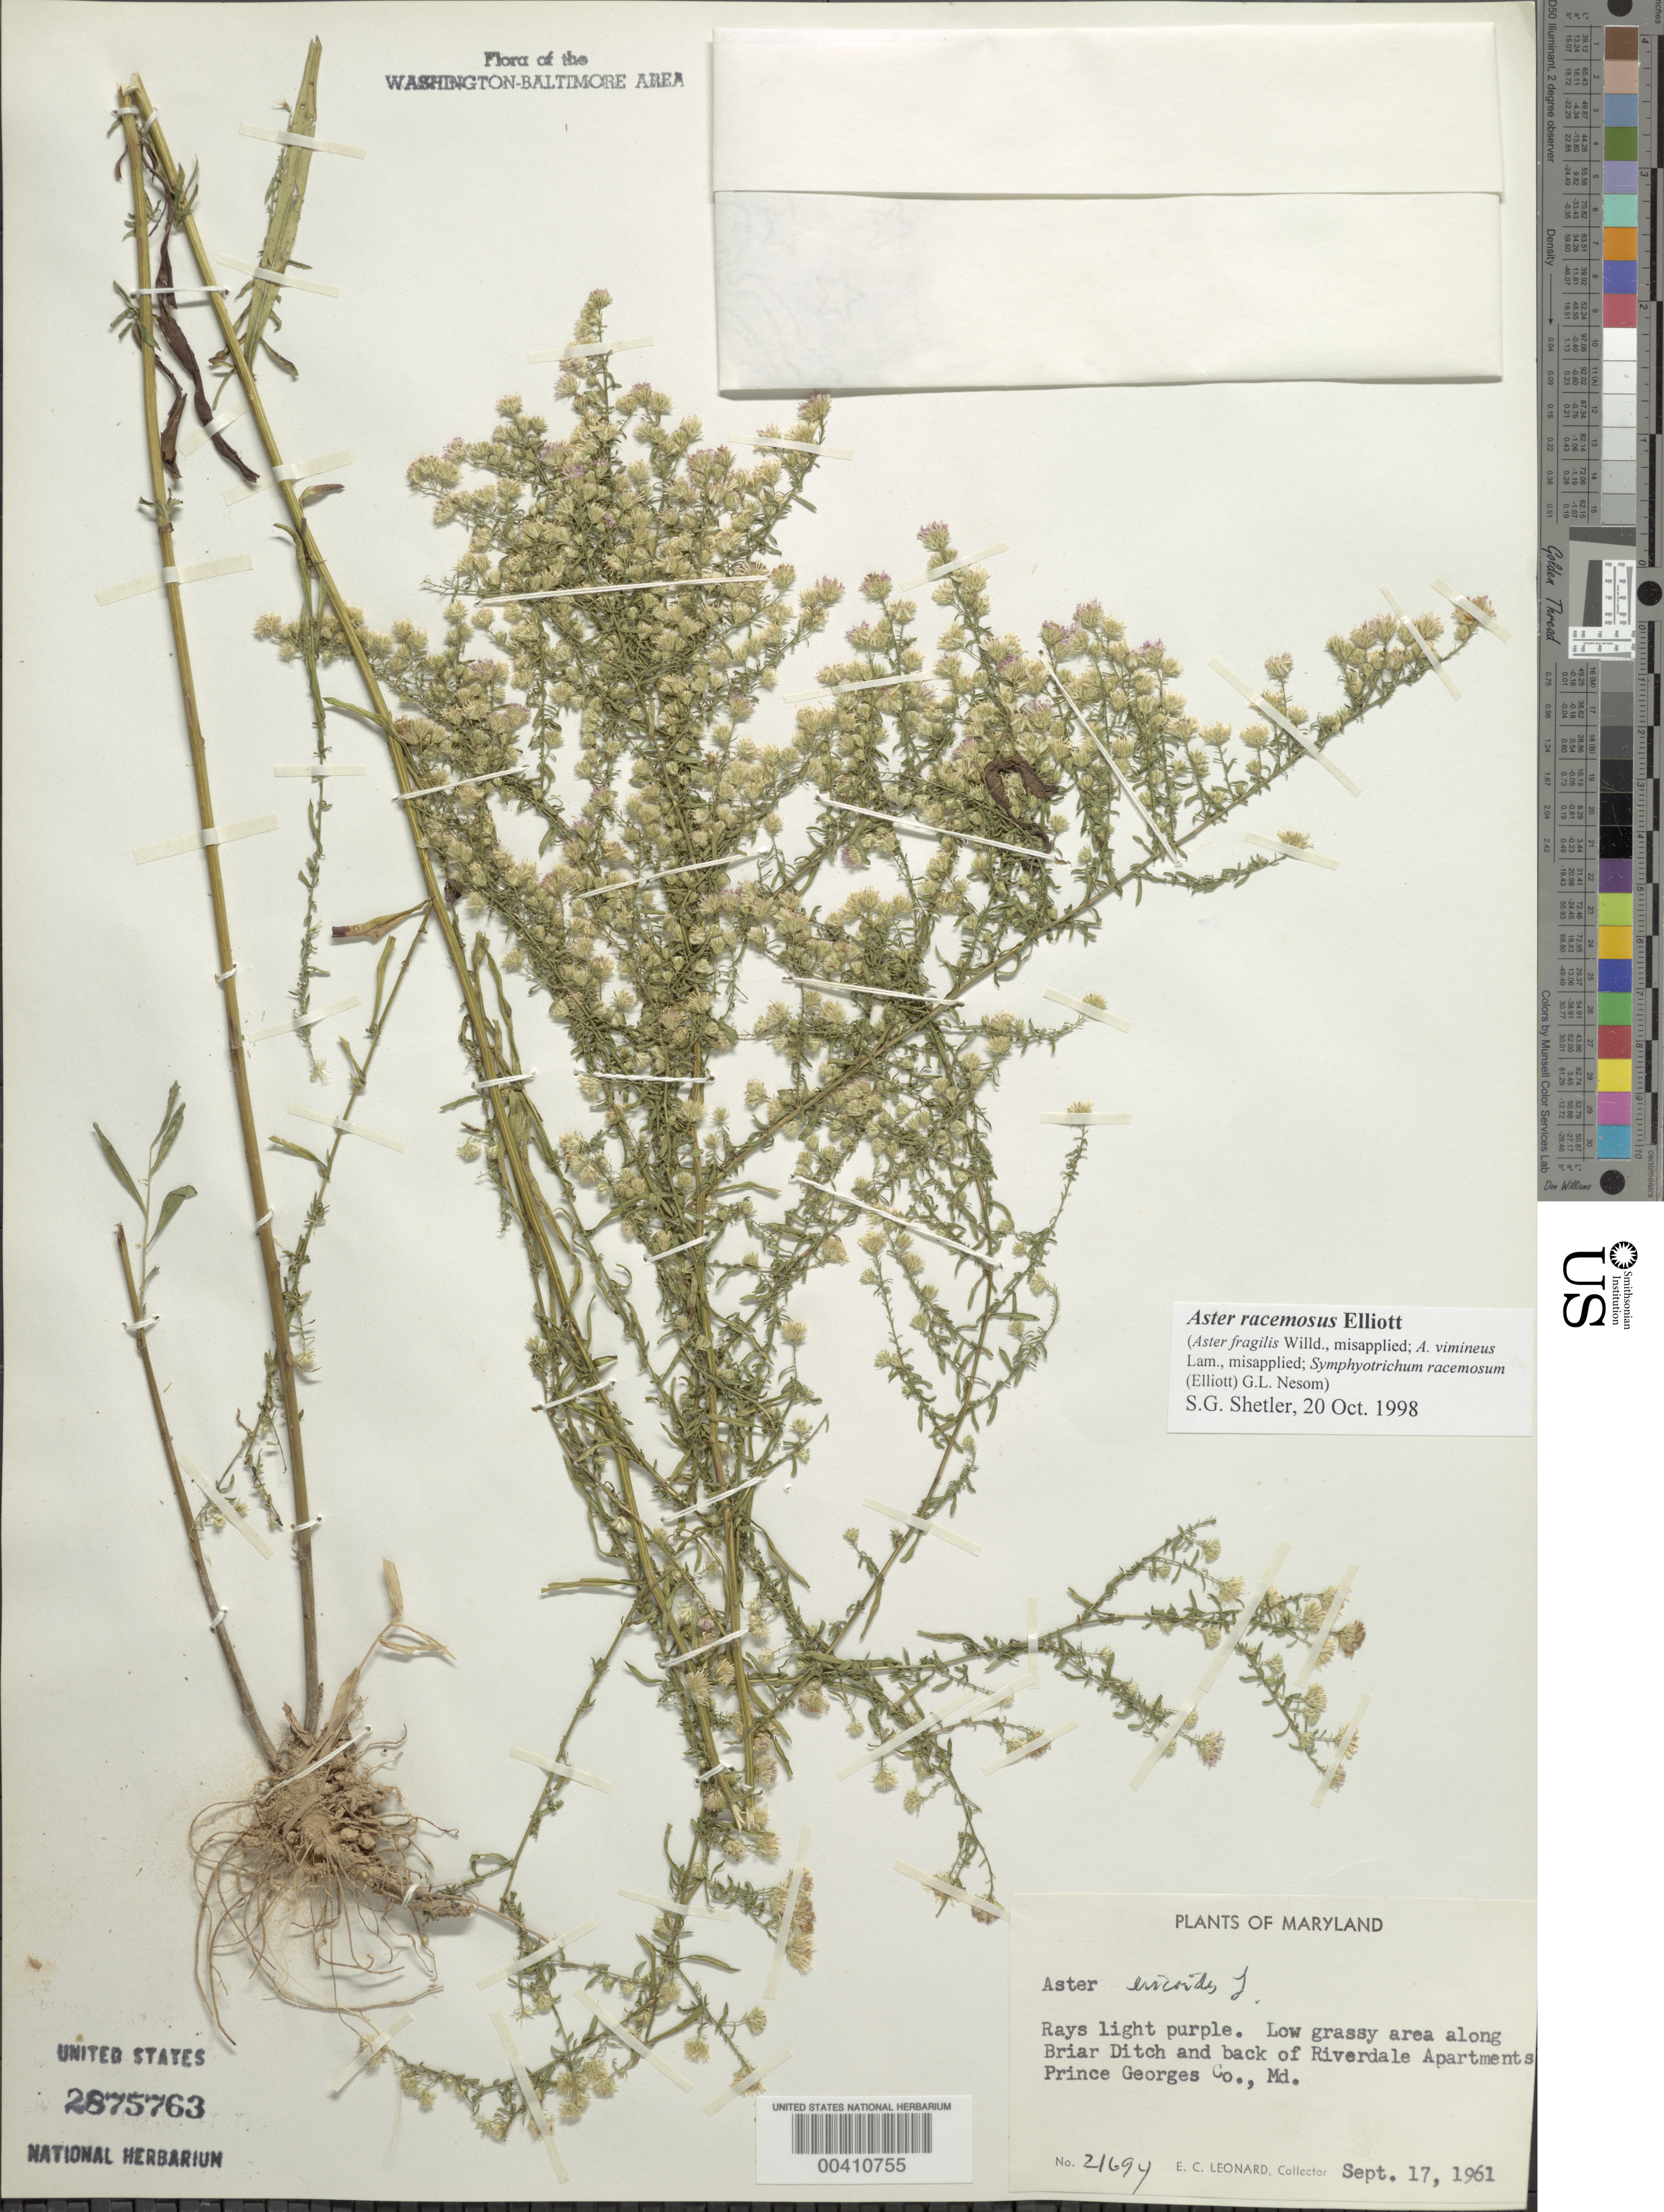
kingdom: Plantae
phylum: Tracheophyta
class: Magnoliopsida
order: Asterales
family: Asteraceae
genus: Symphyotrichum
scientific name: Symphyotrichum racemosum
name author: (Elliott) G.L. Nesom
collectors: E. C. Leonard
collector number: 21694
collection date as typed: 17 Sep 1961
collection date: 1961-09-17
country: United States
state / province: Maryland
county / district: Prince George's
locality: Briar Ditch, back of Riverdale Apartments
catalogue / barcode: US 2875763